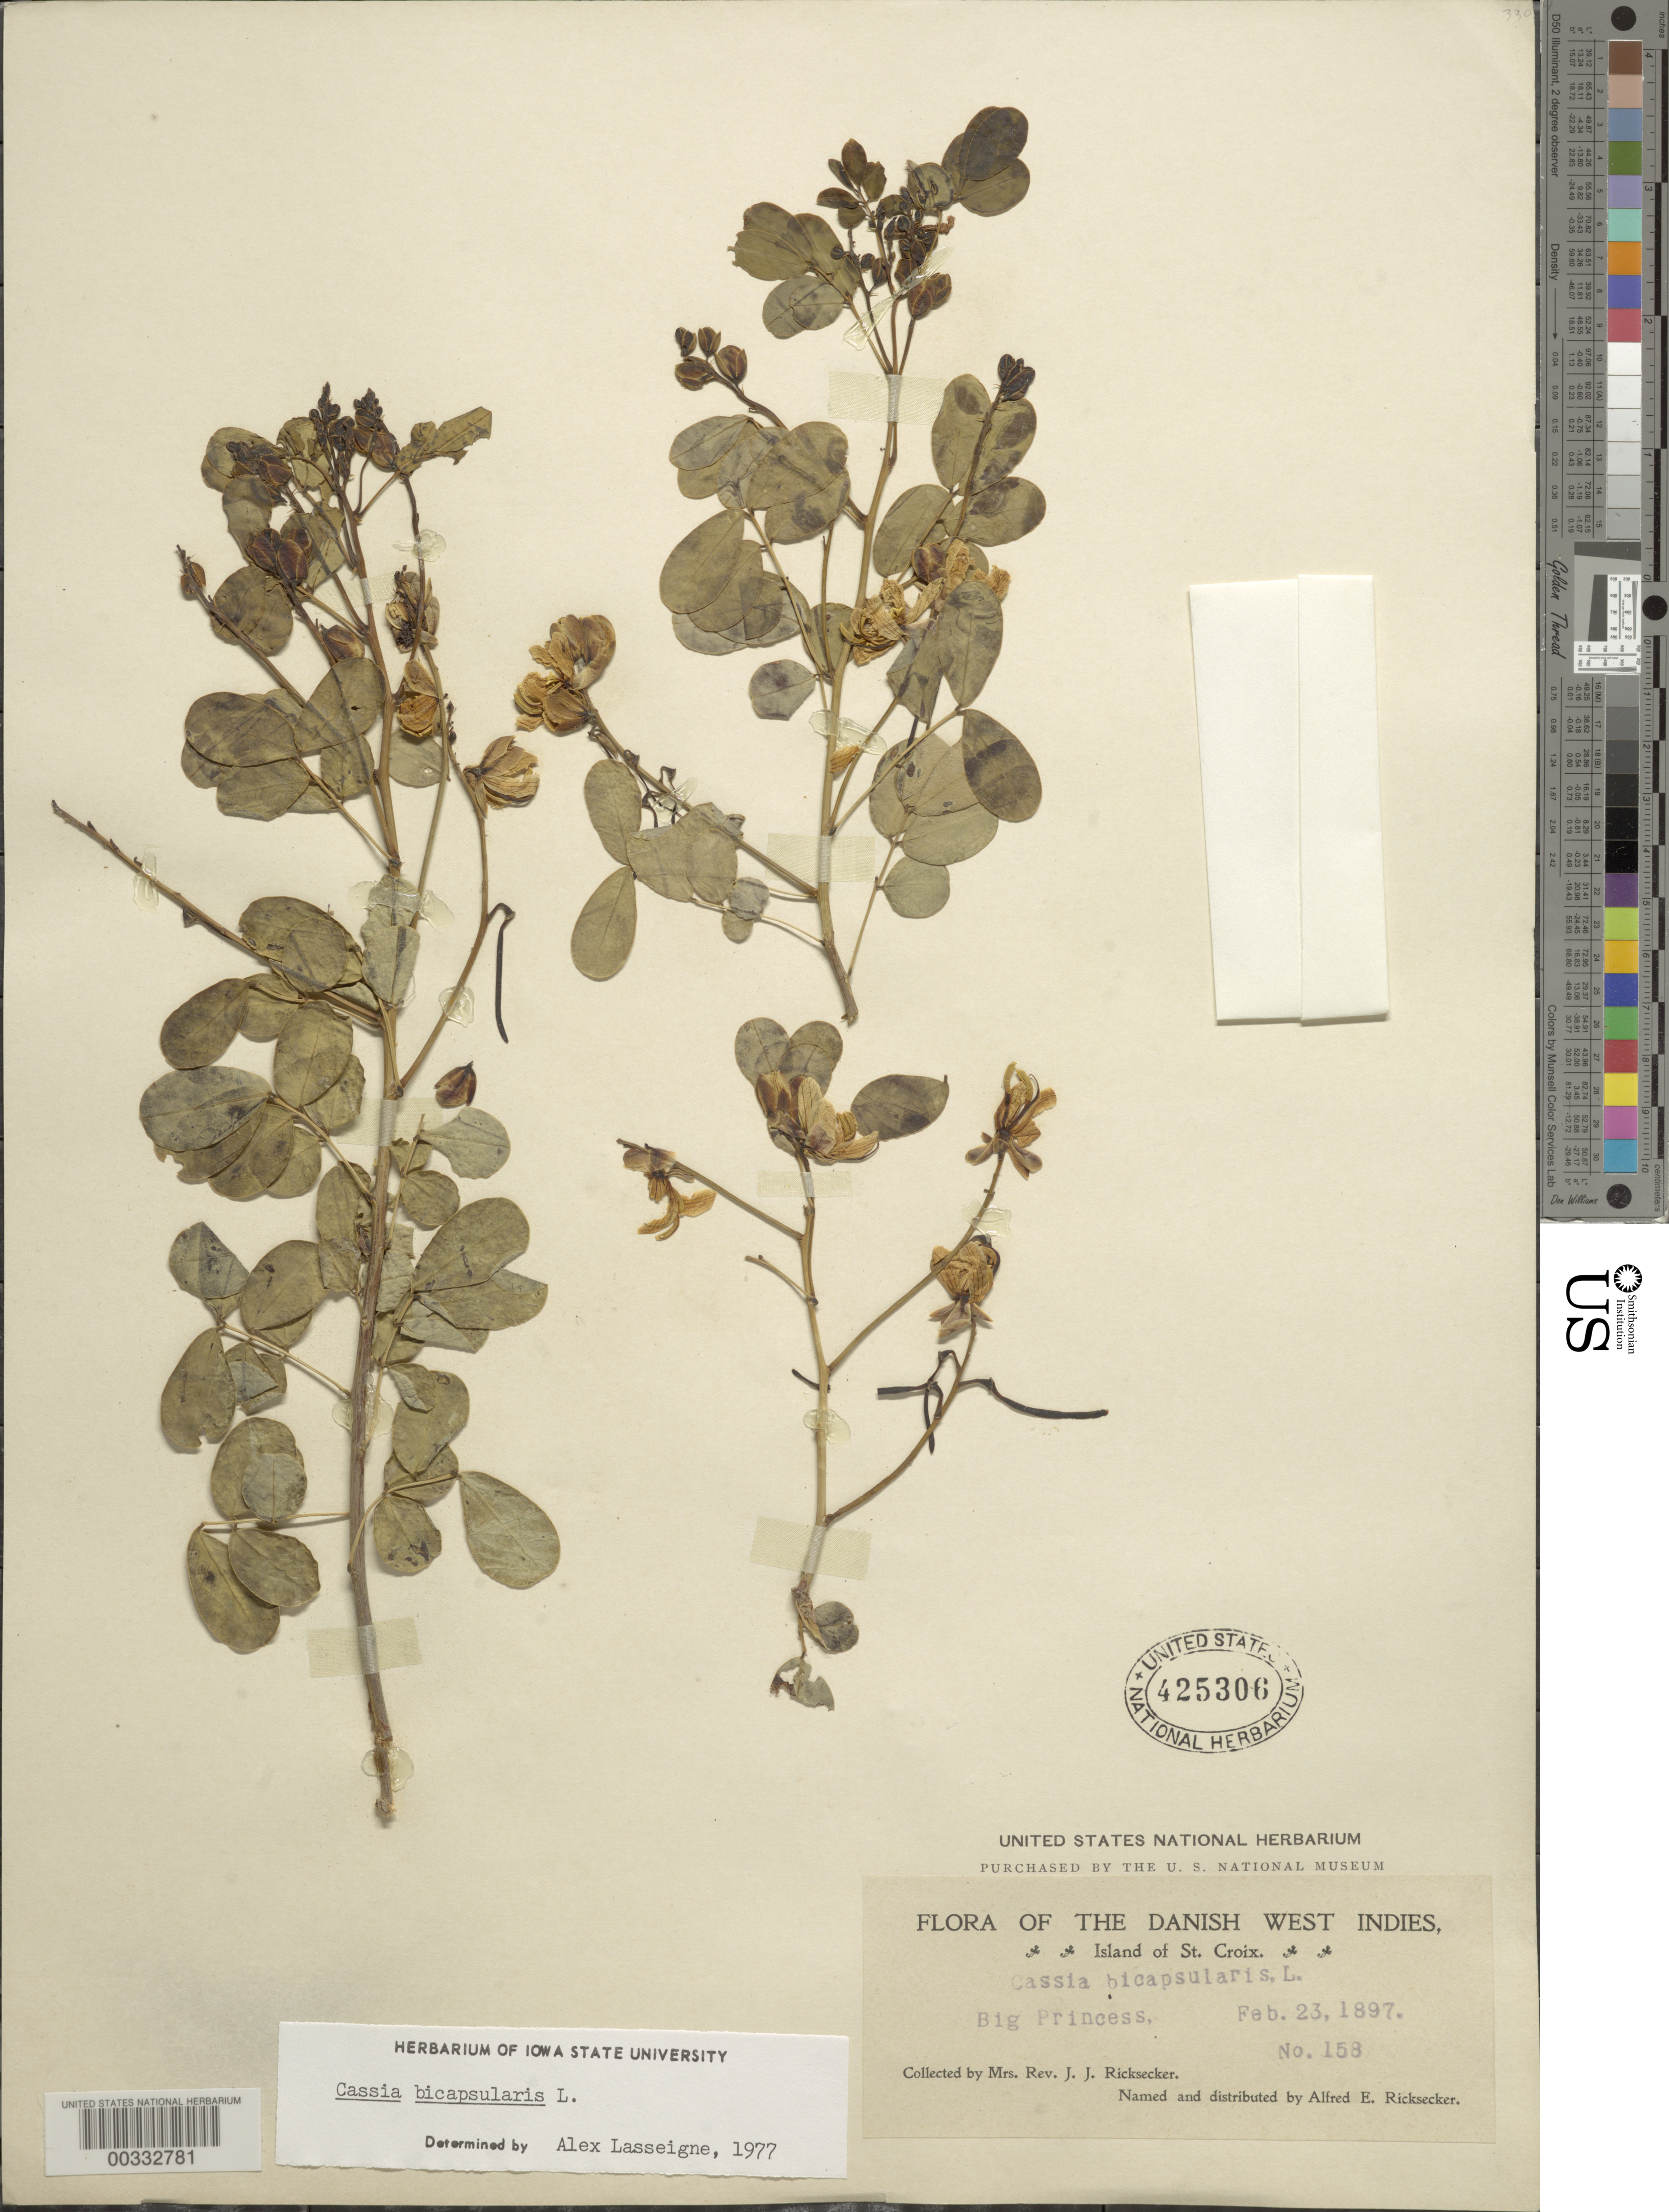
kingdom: Plantae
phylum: Tracheophyta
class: Magnoliopsida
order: Fabales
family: Fabaceae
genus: Senna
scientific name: Senna bicapsularis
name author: (L.) Roxb.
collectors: L. A. Ricksecker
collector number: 158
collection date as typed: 23 Feb 1897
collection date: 1897-02-23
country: U.S. Virgin Islands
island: St. Croix Island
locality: Big princess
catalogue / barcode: US 425306